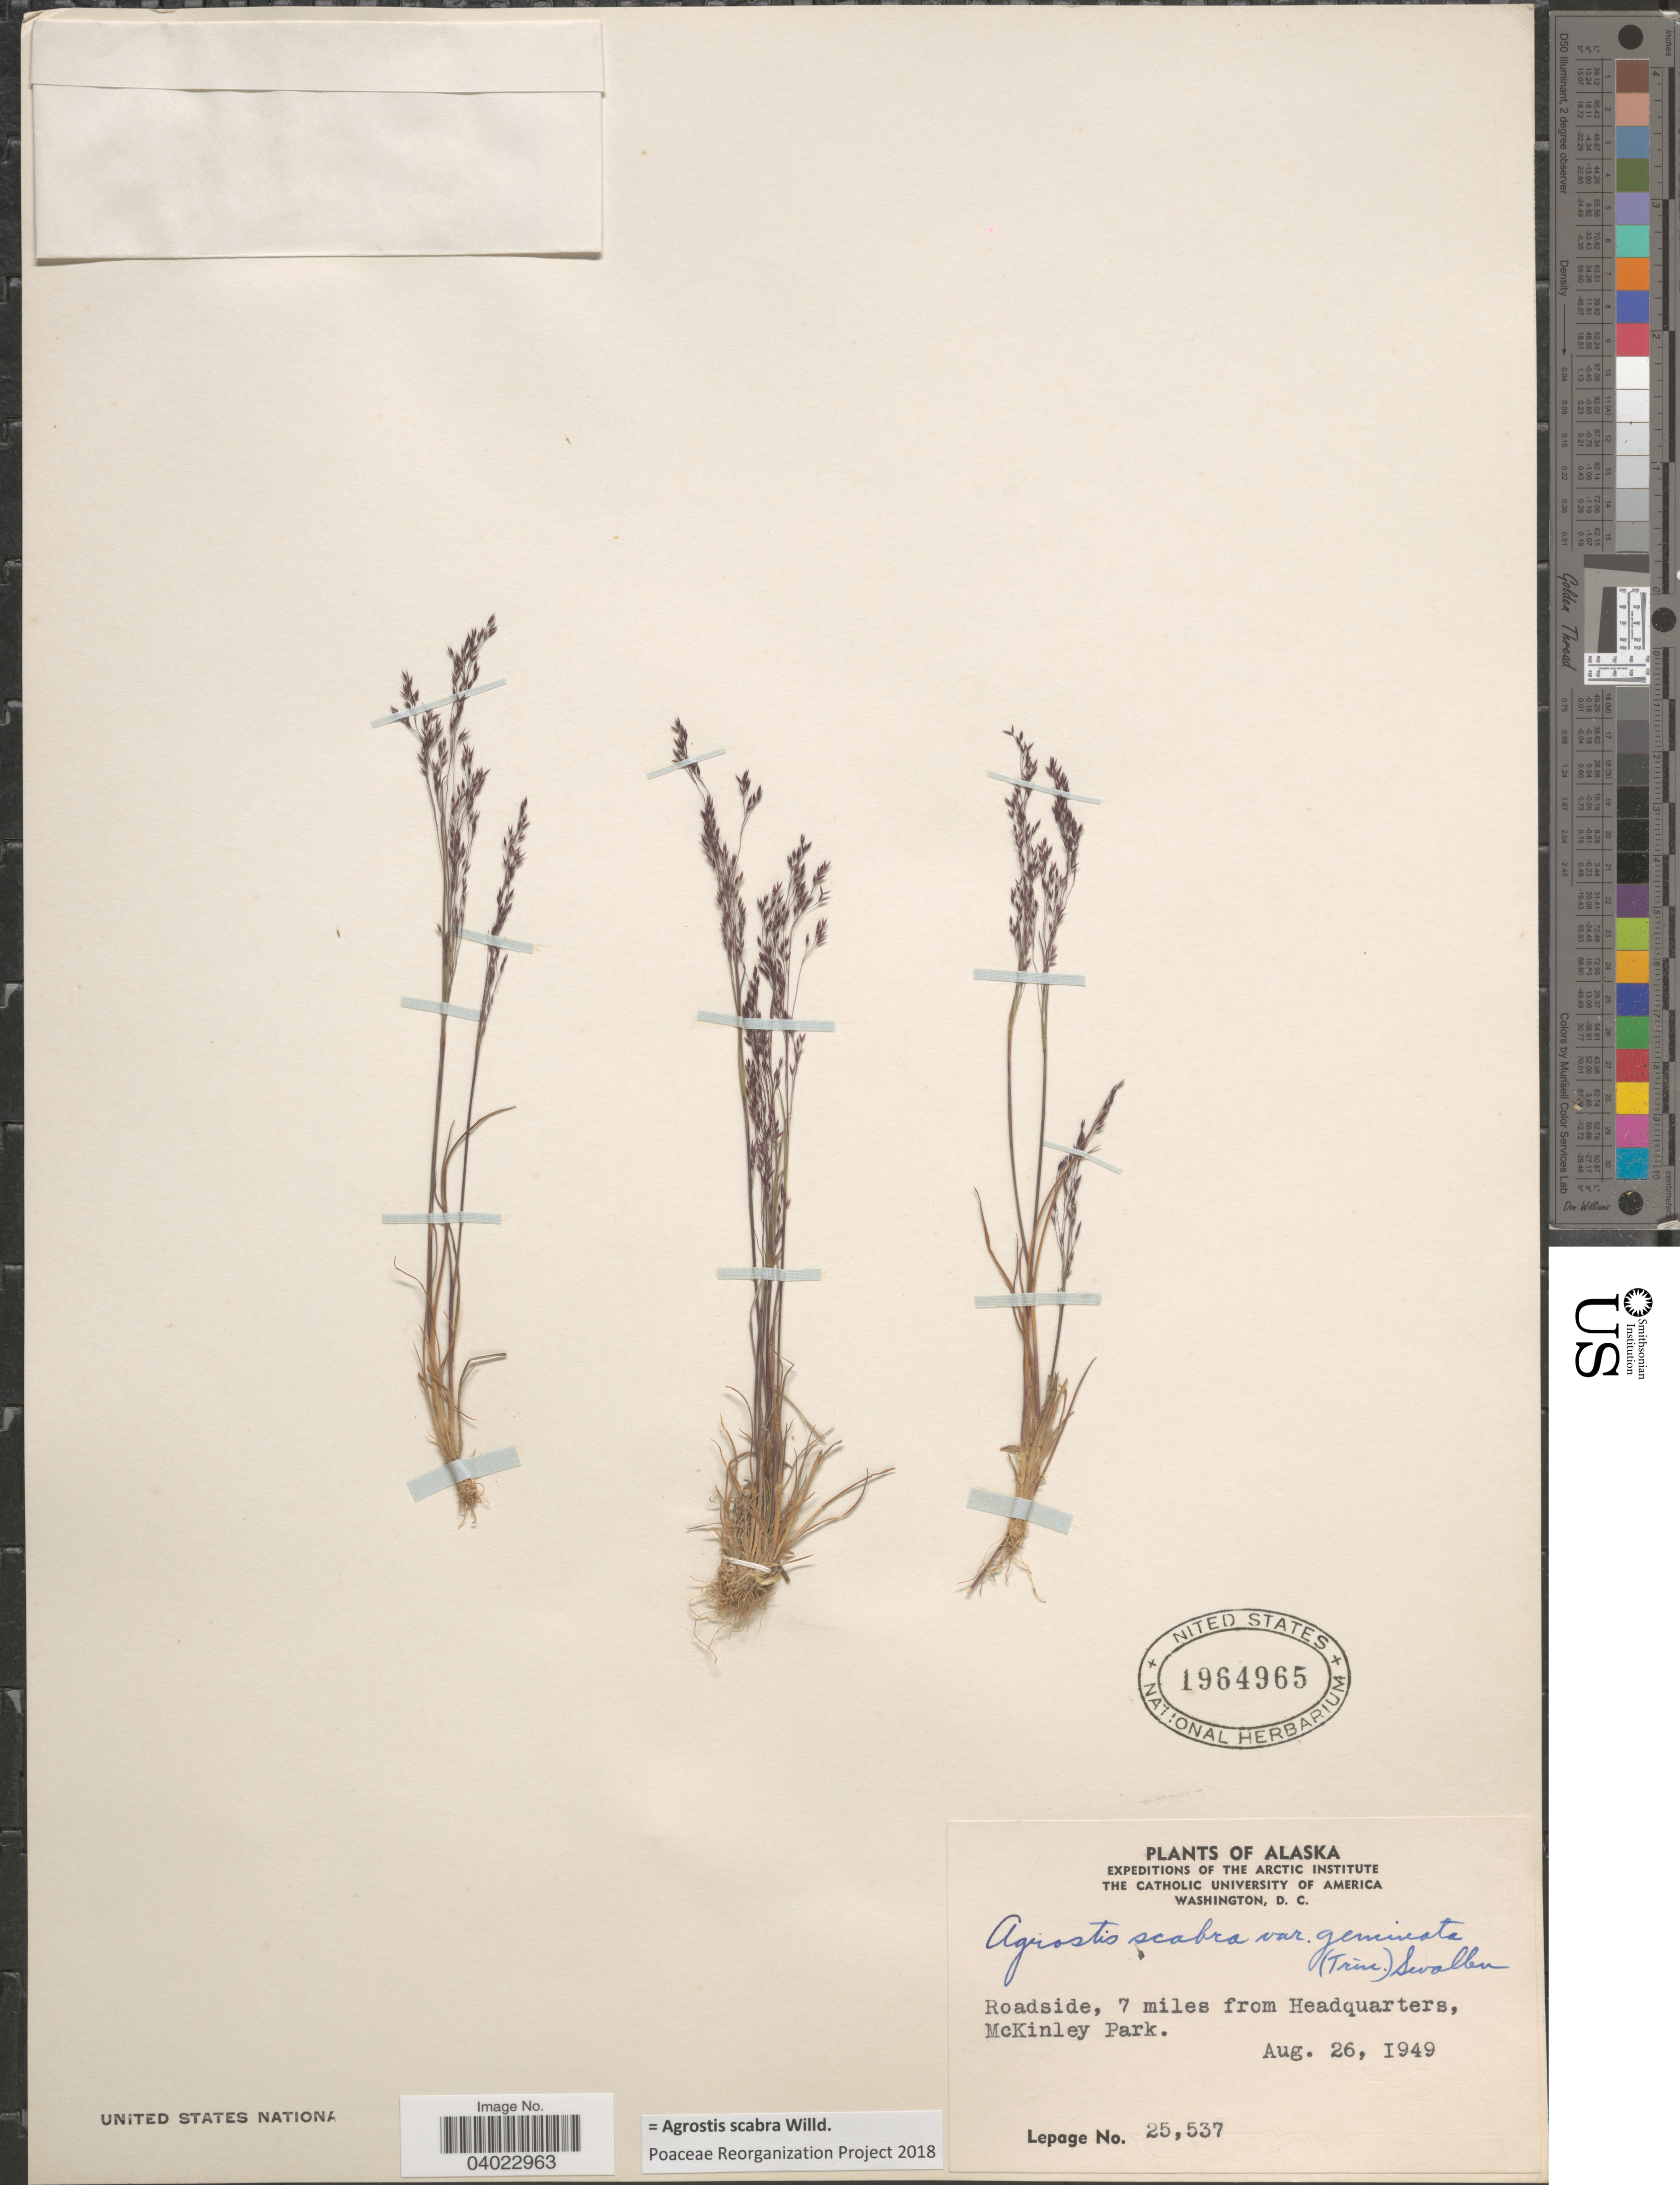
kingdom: Plantae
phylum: Tracheophyta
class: Liliopsida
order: Poales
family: Poaceae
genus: Agrostis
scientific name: Agrostis scabra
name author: Willd.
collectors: -. LePage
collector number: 25537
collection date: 1949-08-26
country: United States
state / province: Alaska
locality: Roadside, 7 miles from Headquarters, McKinley Park.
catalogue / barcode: US 1964965